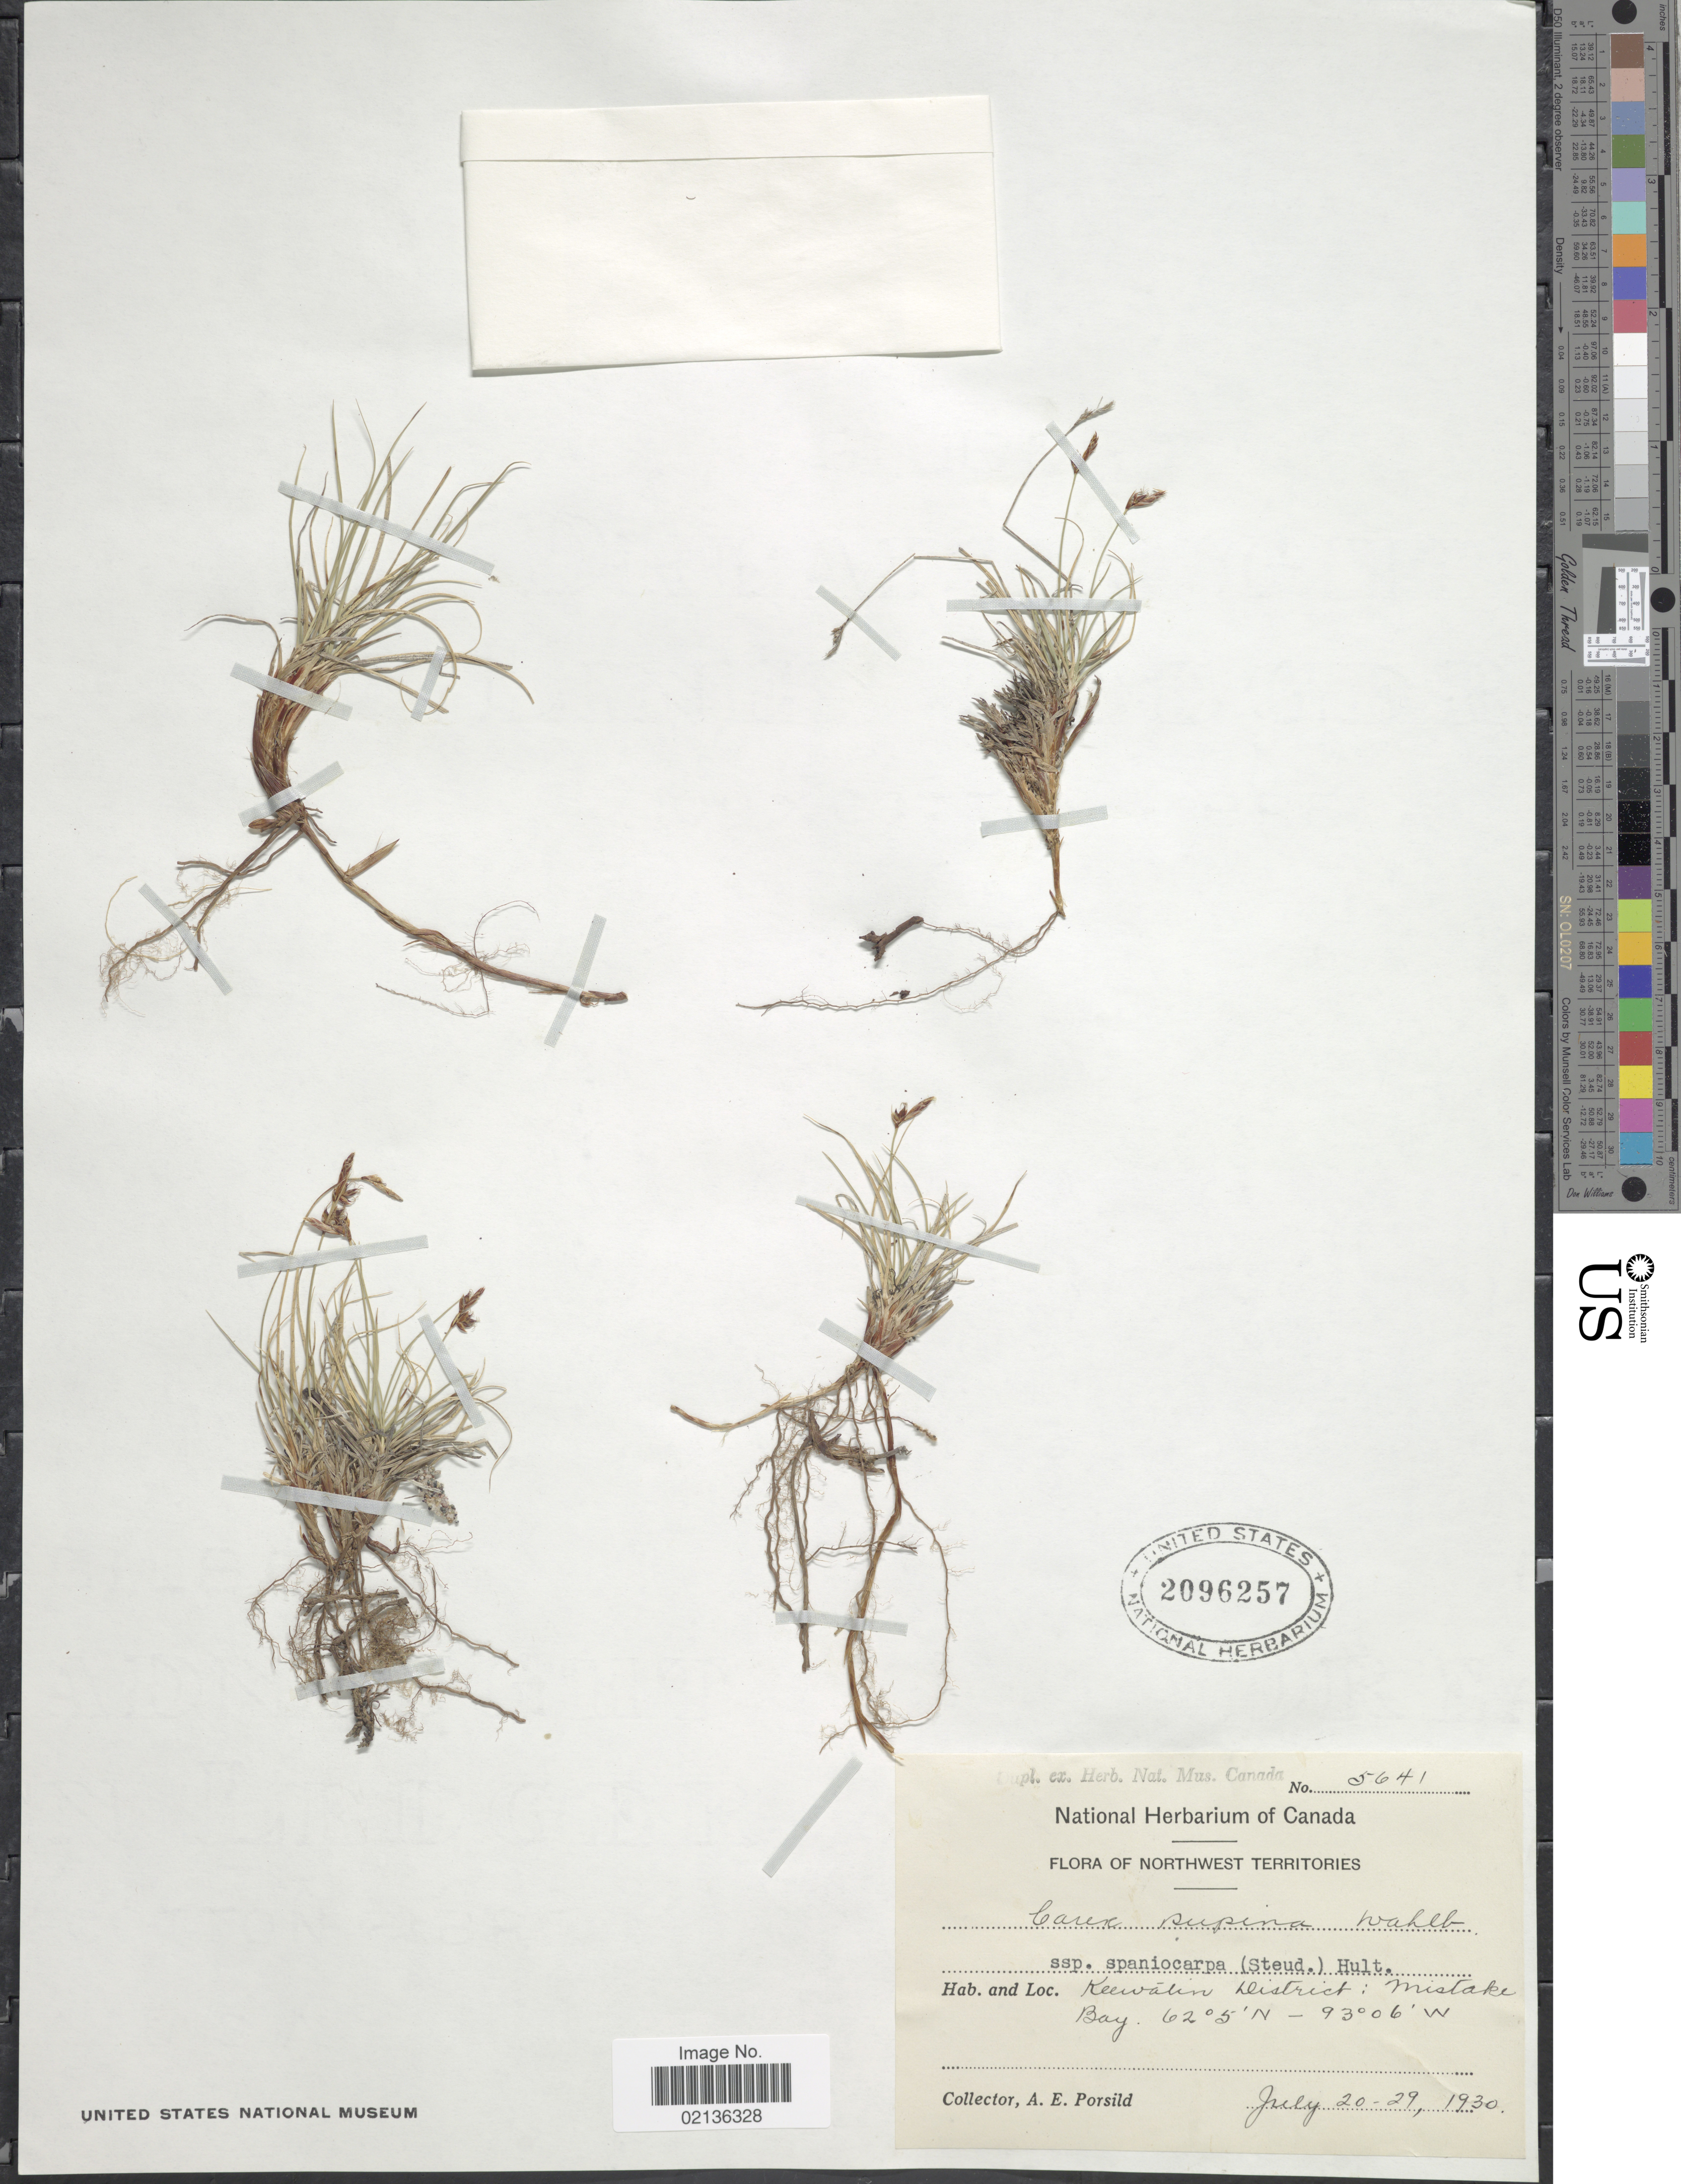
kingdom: Plantae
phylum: Tracheophyta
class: Liliopsida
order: Poales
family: Cyperaceae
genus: Carex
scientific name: Carex supina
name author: Willd. ex Wahlenb.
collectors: A. E. Porsild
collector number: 5641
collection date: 1930-07-20/1930-07-29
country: Canada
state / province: Northwest Territories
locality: Keewalin District: Mistake Bay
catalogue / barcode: US 2096257